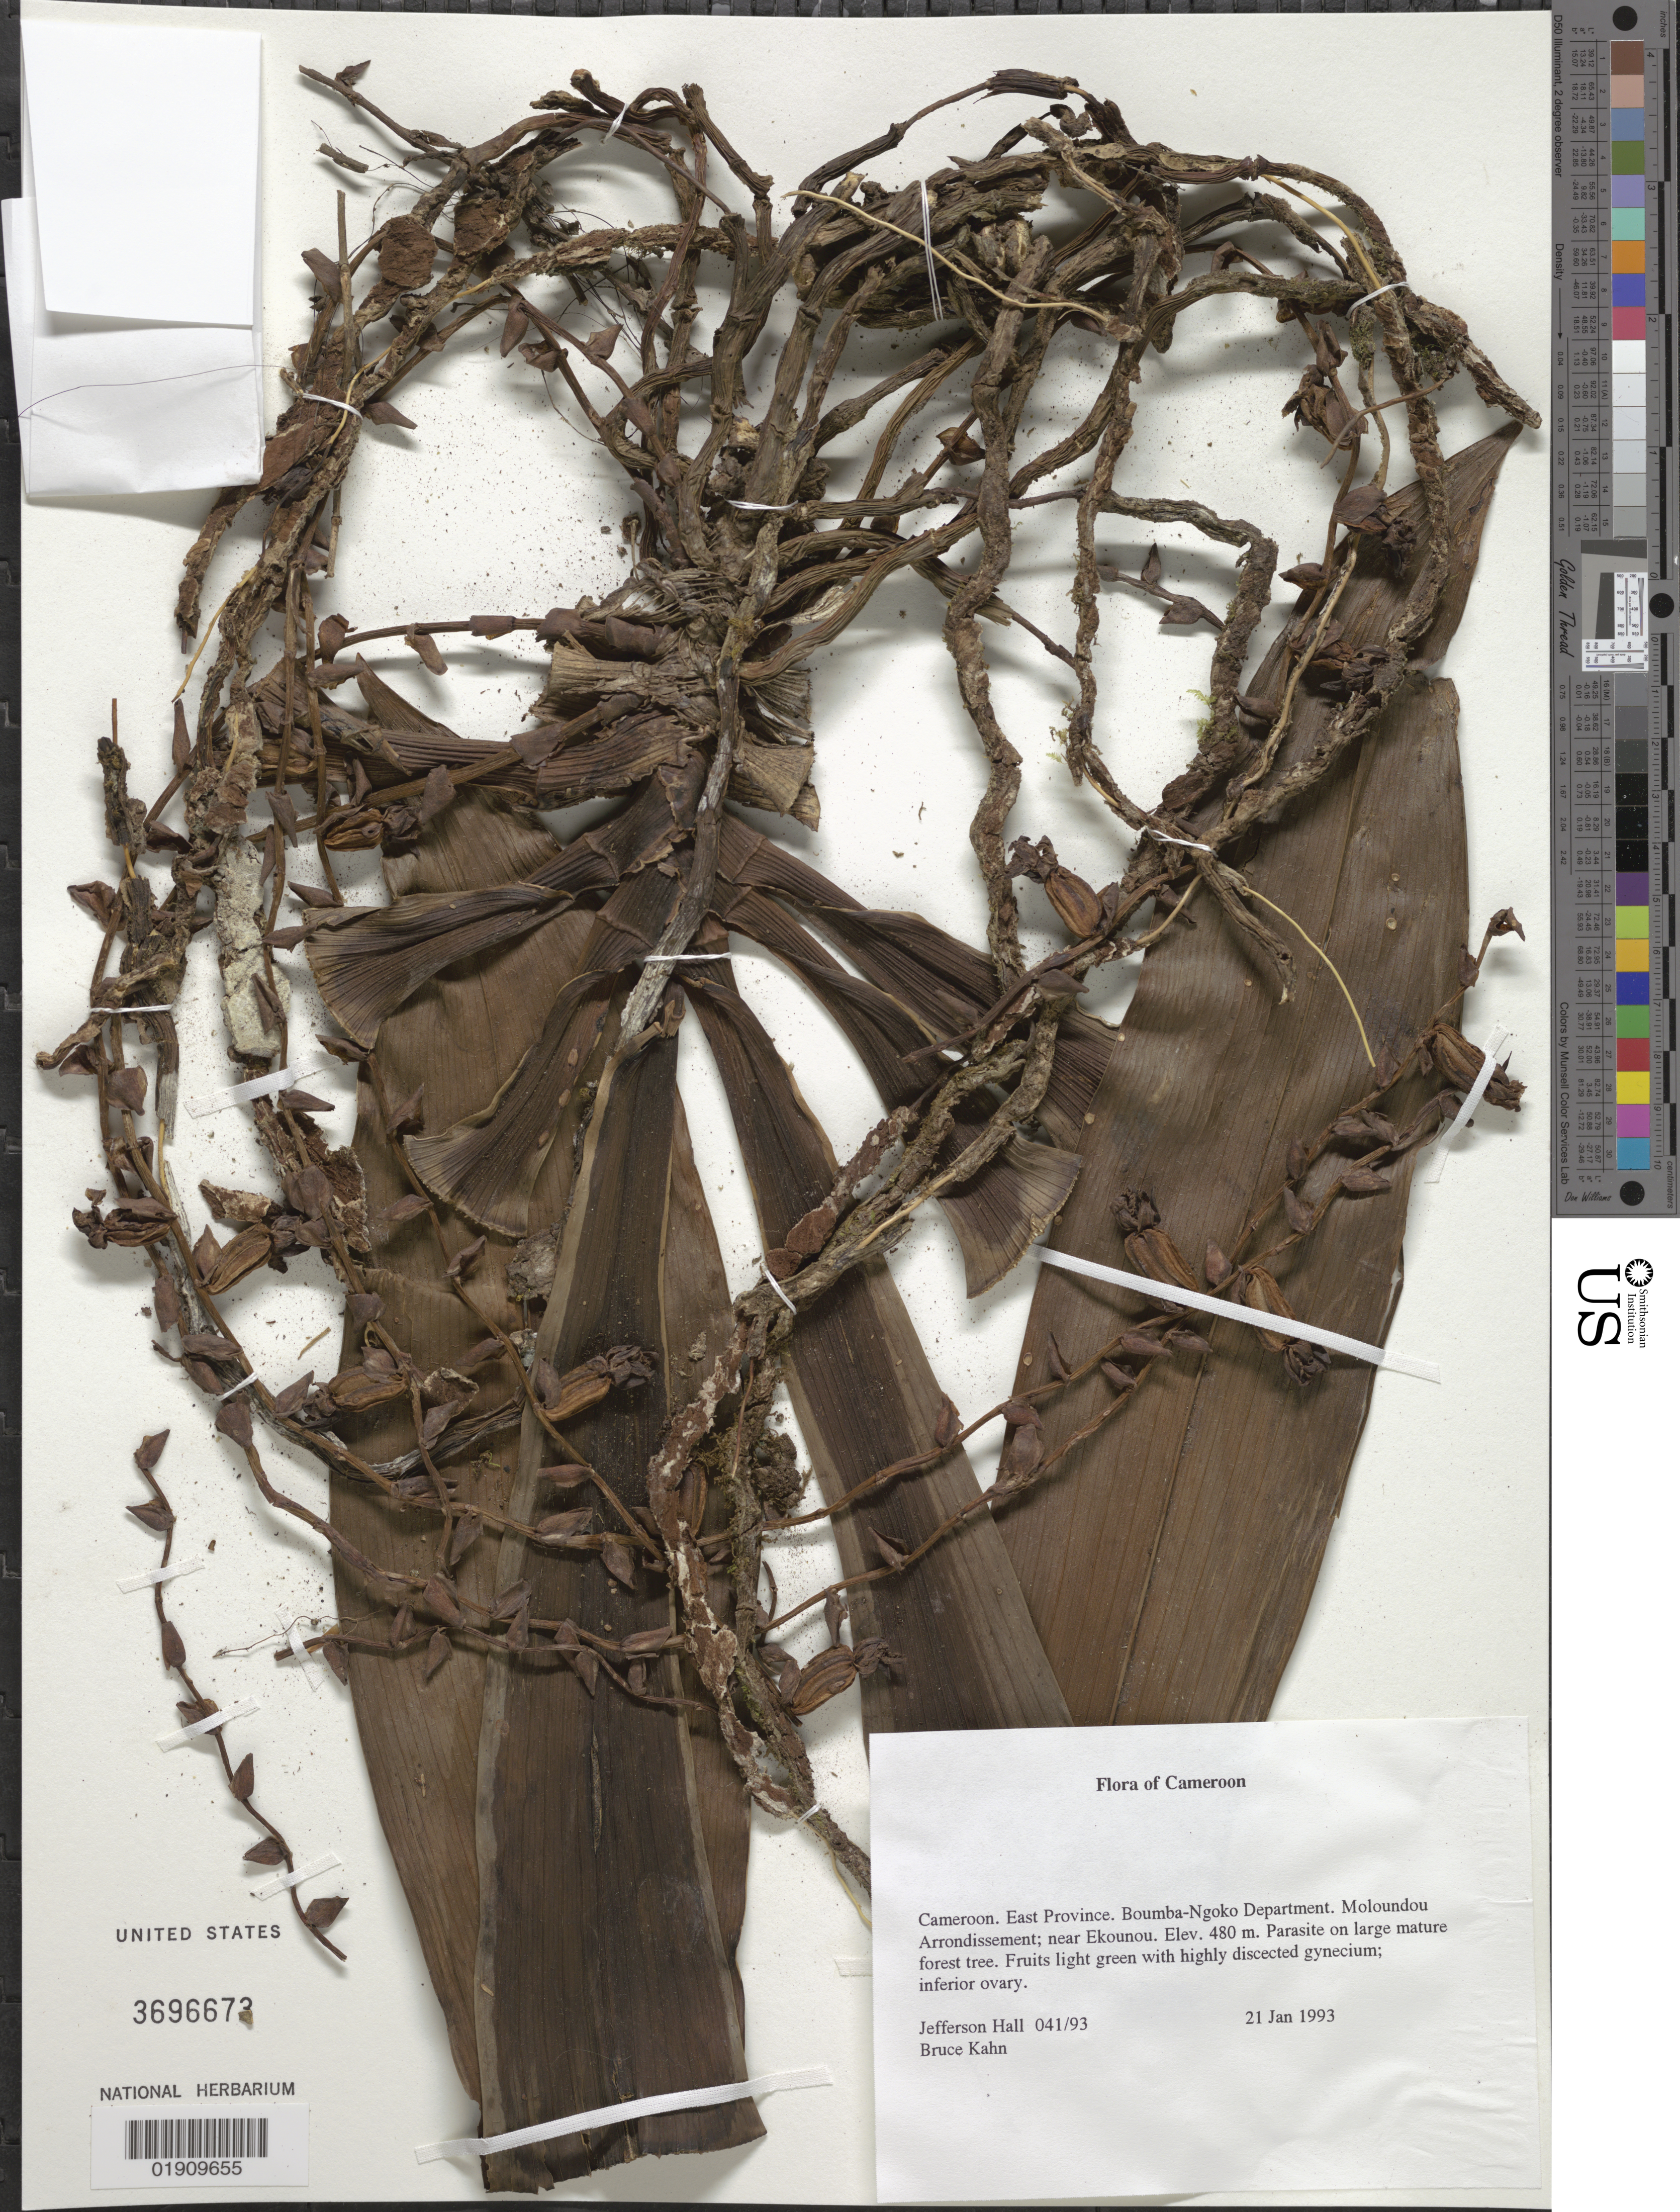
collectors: J. Hall & B. Kahn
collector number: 041/93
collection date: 1993-01-21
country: Cameroon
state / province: Est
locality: Boumba-Ngoko Department. Boumba-Ngoko Department. Moloundou Arroundissement; Ekounou,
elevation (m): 480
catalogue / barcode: US 3696673